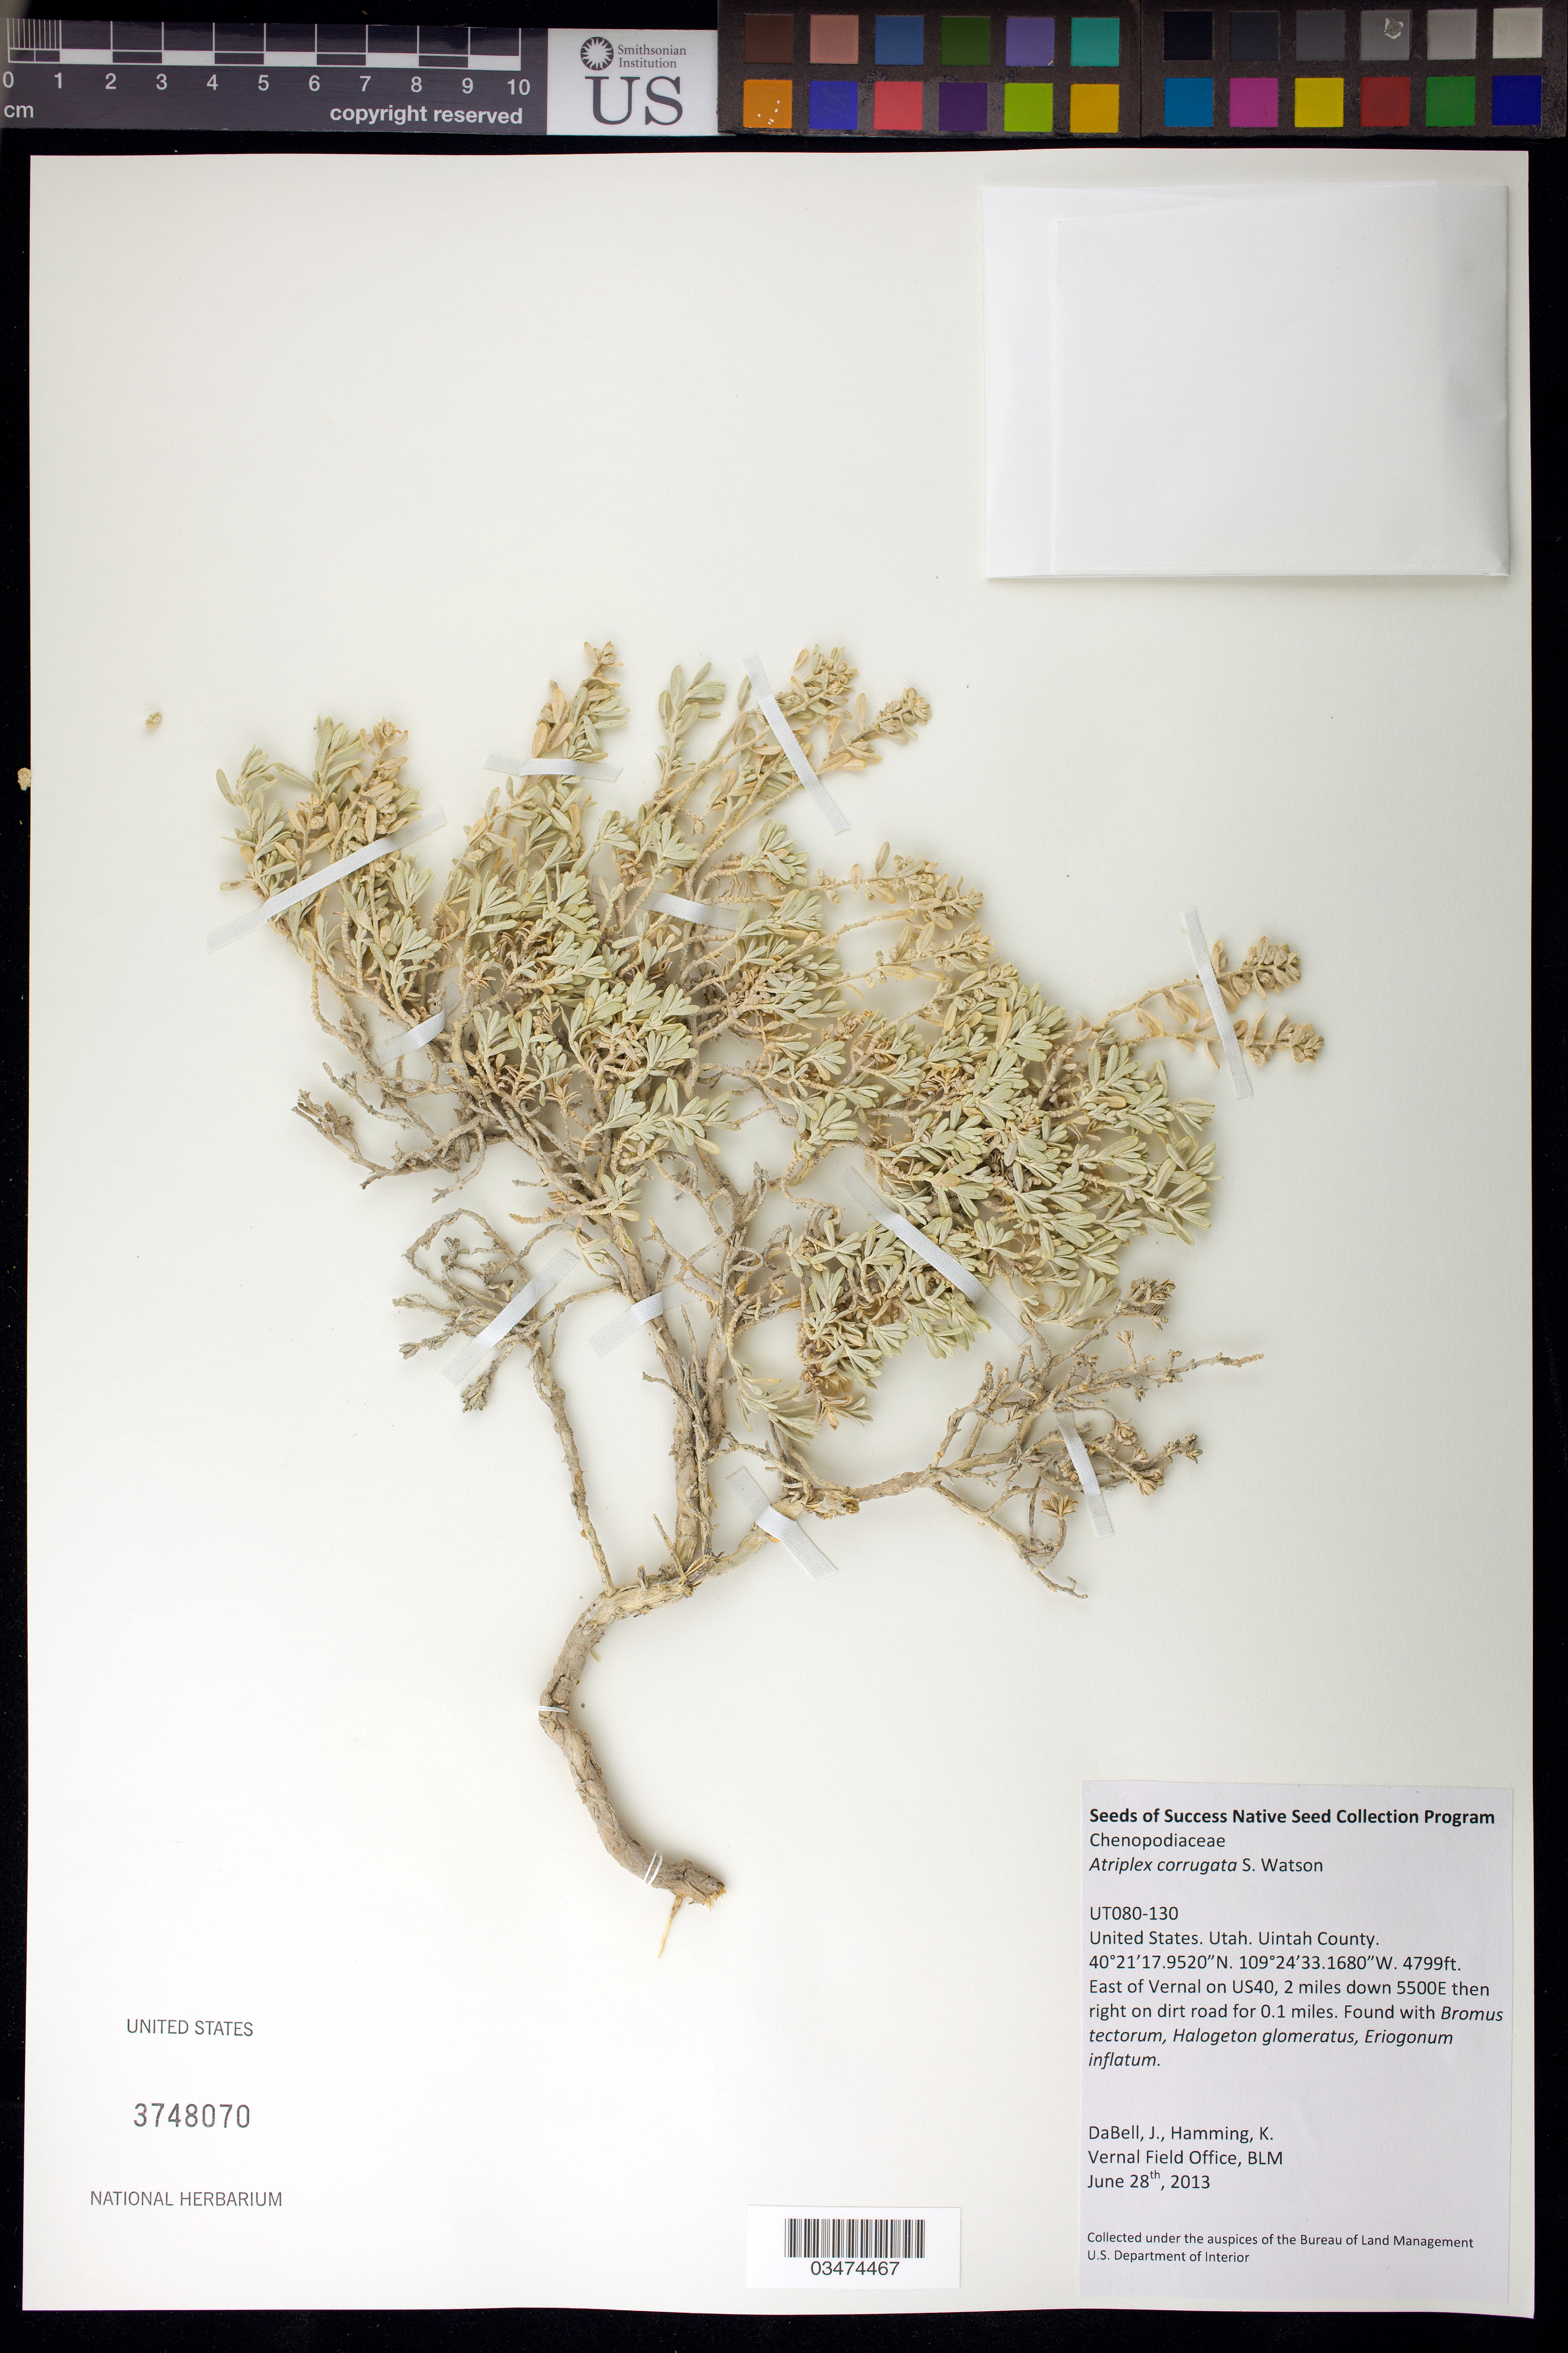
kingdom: Plantae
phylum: Tracheophyta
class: Magnoliopsida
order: Caryophyllales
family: Amaranthaceae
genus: Atriplex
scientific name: Atriplex corrugata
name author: S. Watson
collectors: J. DaBell & K. Hamming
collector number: UT080-130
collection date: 2013-06-28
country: United States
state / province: Utah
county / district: Uintah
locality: E of Vernal on US40, 2 miles down 5500E then right on dirt road for 0.1 miles.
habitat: With: Bromus tectorum, Halogeton glomeratus, Eriogonum inflatum.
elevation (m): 1463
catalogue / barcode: US 3748070